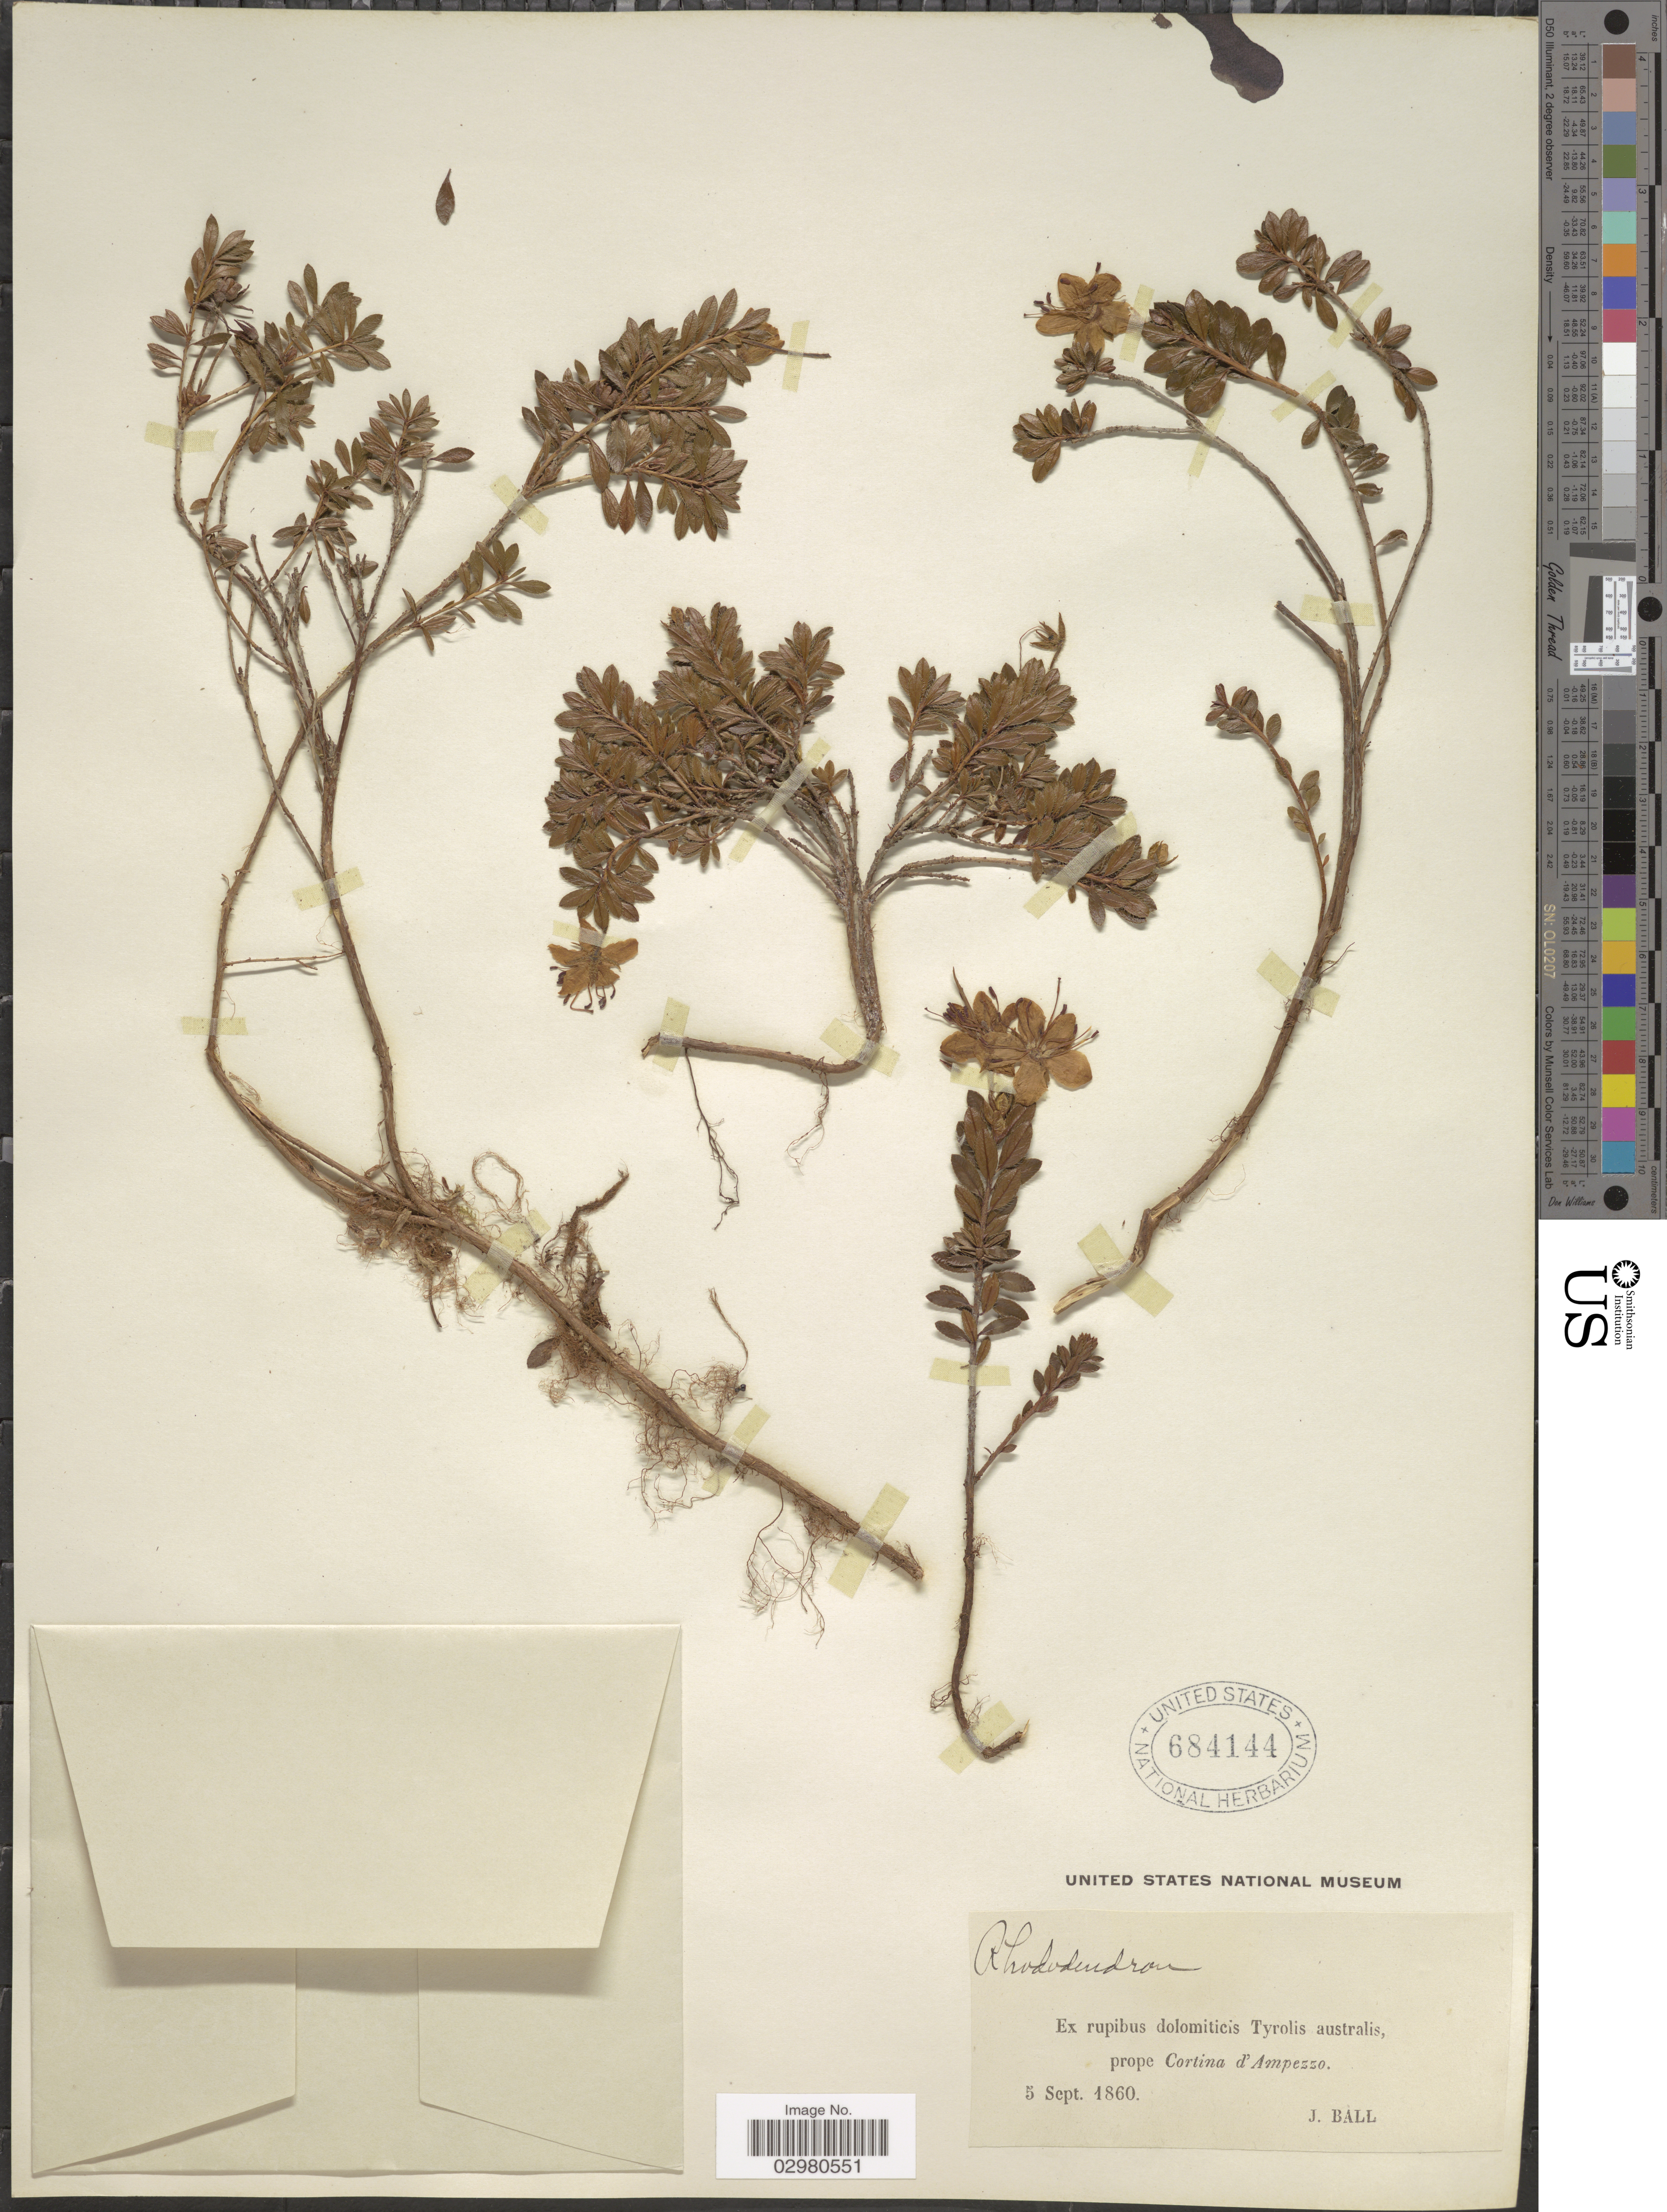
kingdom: Plantae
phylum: Tracheophyta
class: Magnoliopsida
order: Ericales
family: Ericaceae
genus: Rhodothamnus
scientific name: Rhodothamnus sp.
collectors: J. Ball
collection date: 1860-09-05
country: Italy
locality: Ex rupibus dolomiticis Tyrolis australis, prope Cortina d' Ampezzo.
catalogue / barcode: US 684144